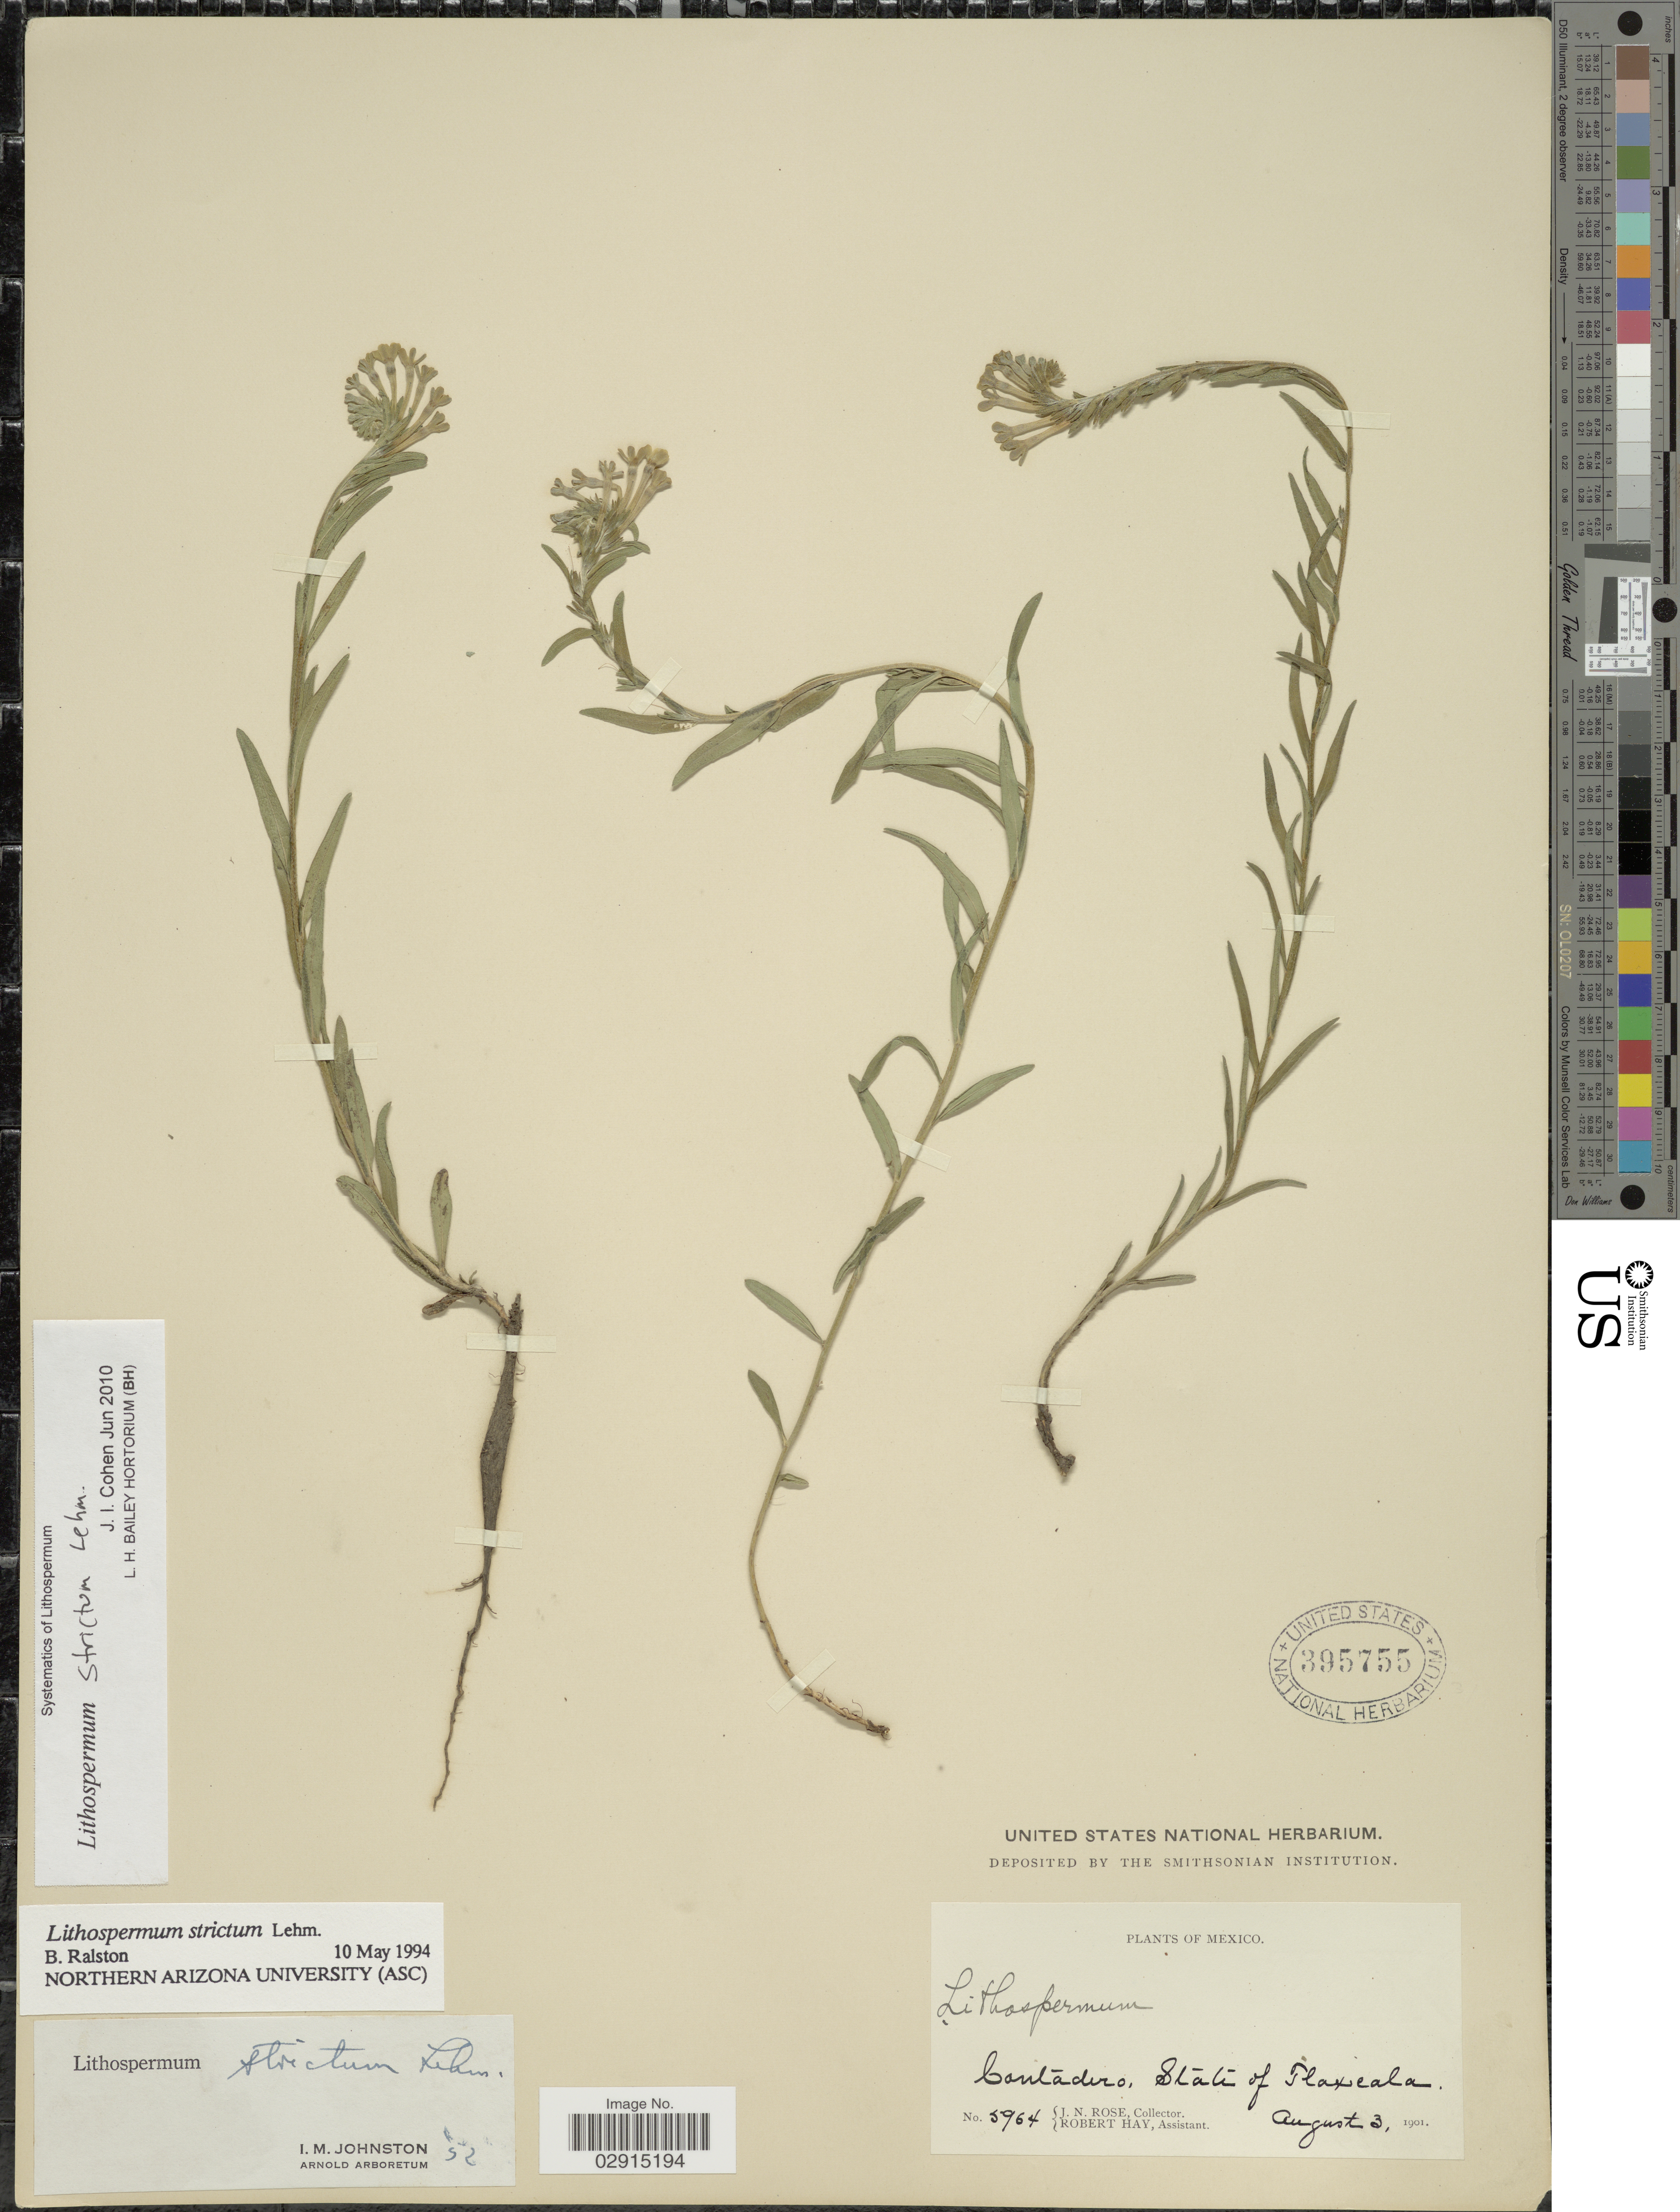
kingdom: Plantae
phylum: Tracheophyta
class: Magnoliopsida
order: Boraginales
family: Boraginaceae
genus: Lithospermum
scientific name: Lithospermum strictum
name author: Lehm.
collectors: J. N. Rose & R. H. Hay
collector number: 5964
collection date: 1901-08-03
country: Mexico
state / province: Tlaxcala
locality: Contadero.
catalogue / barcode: US 395755